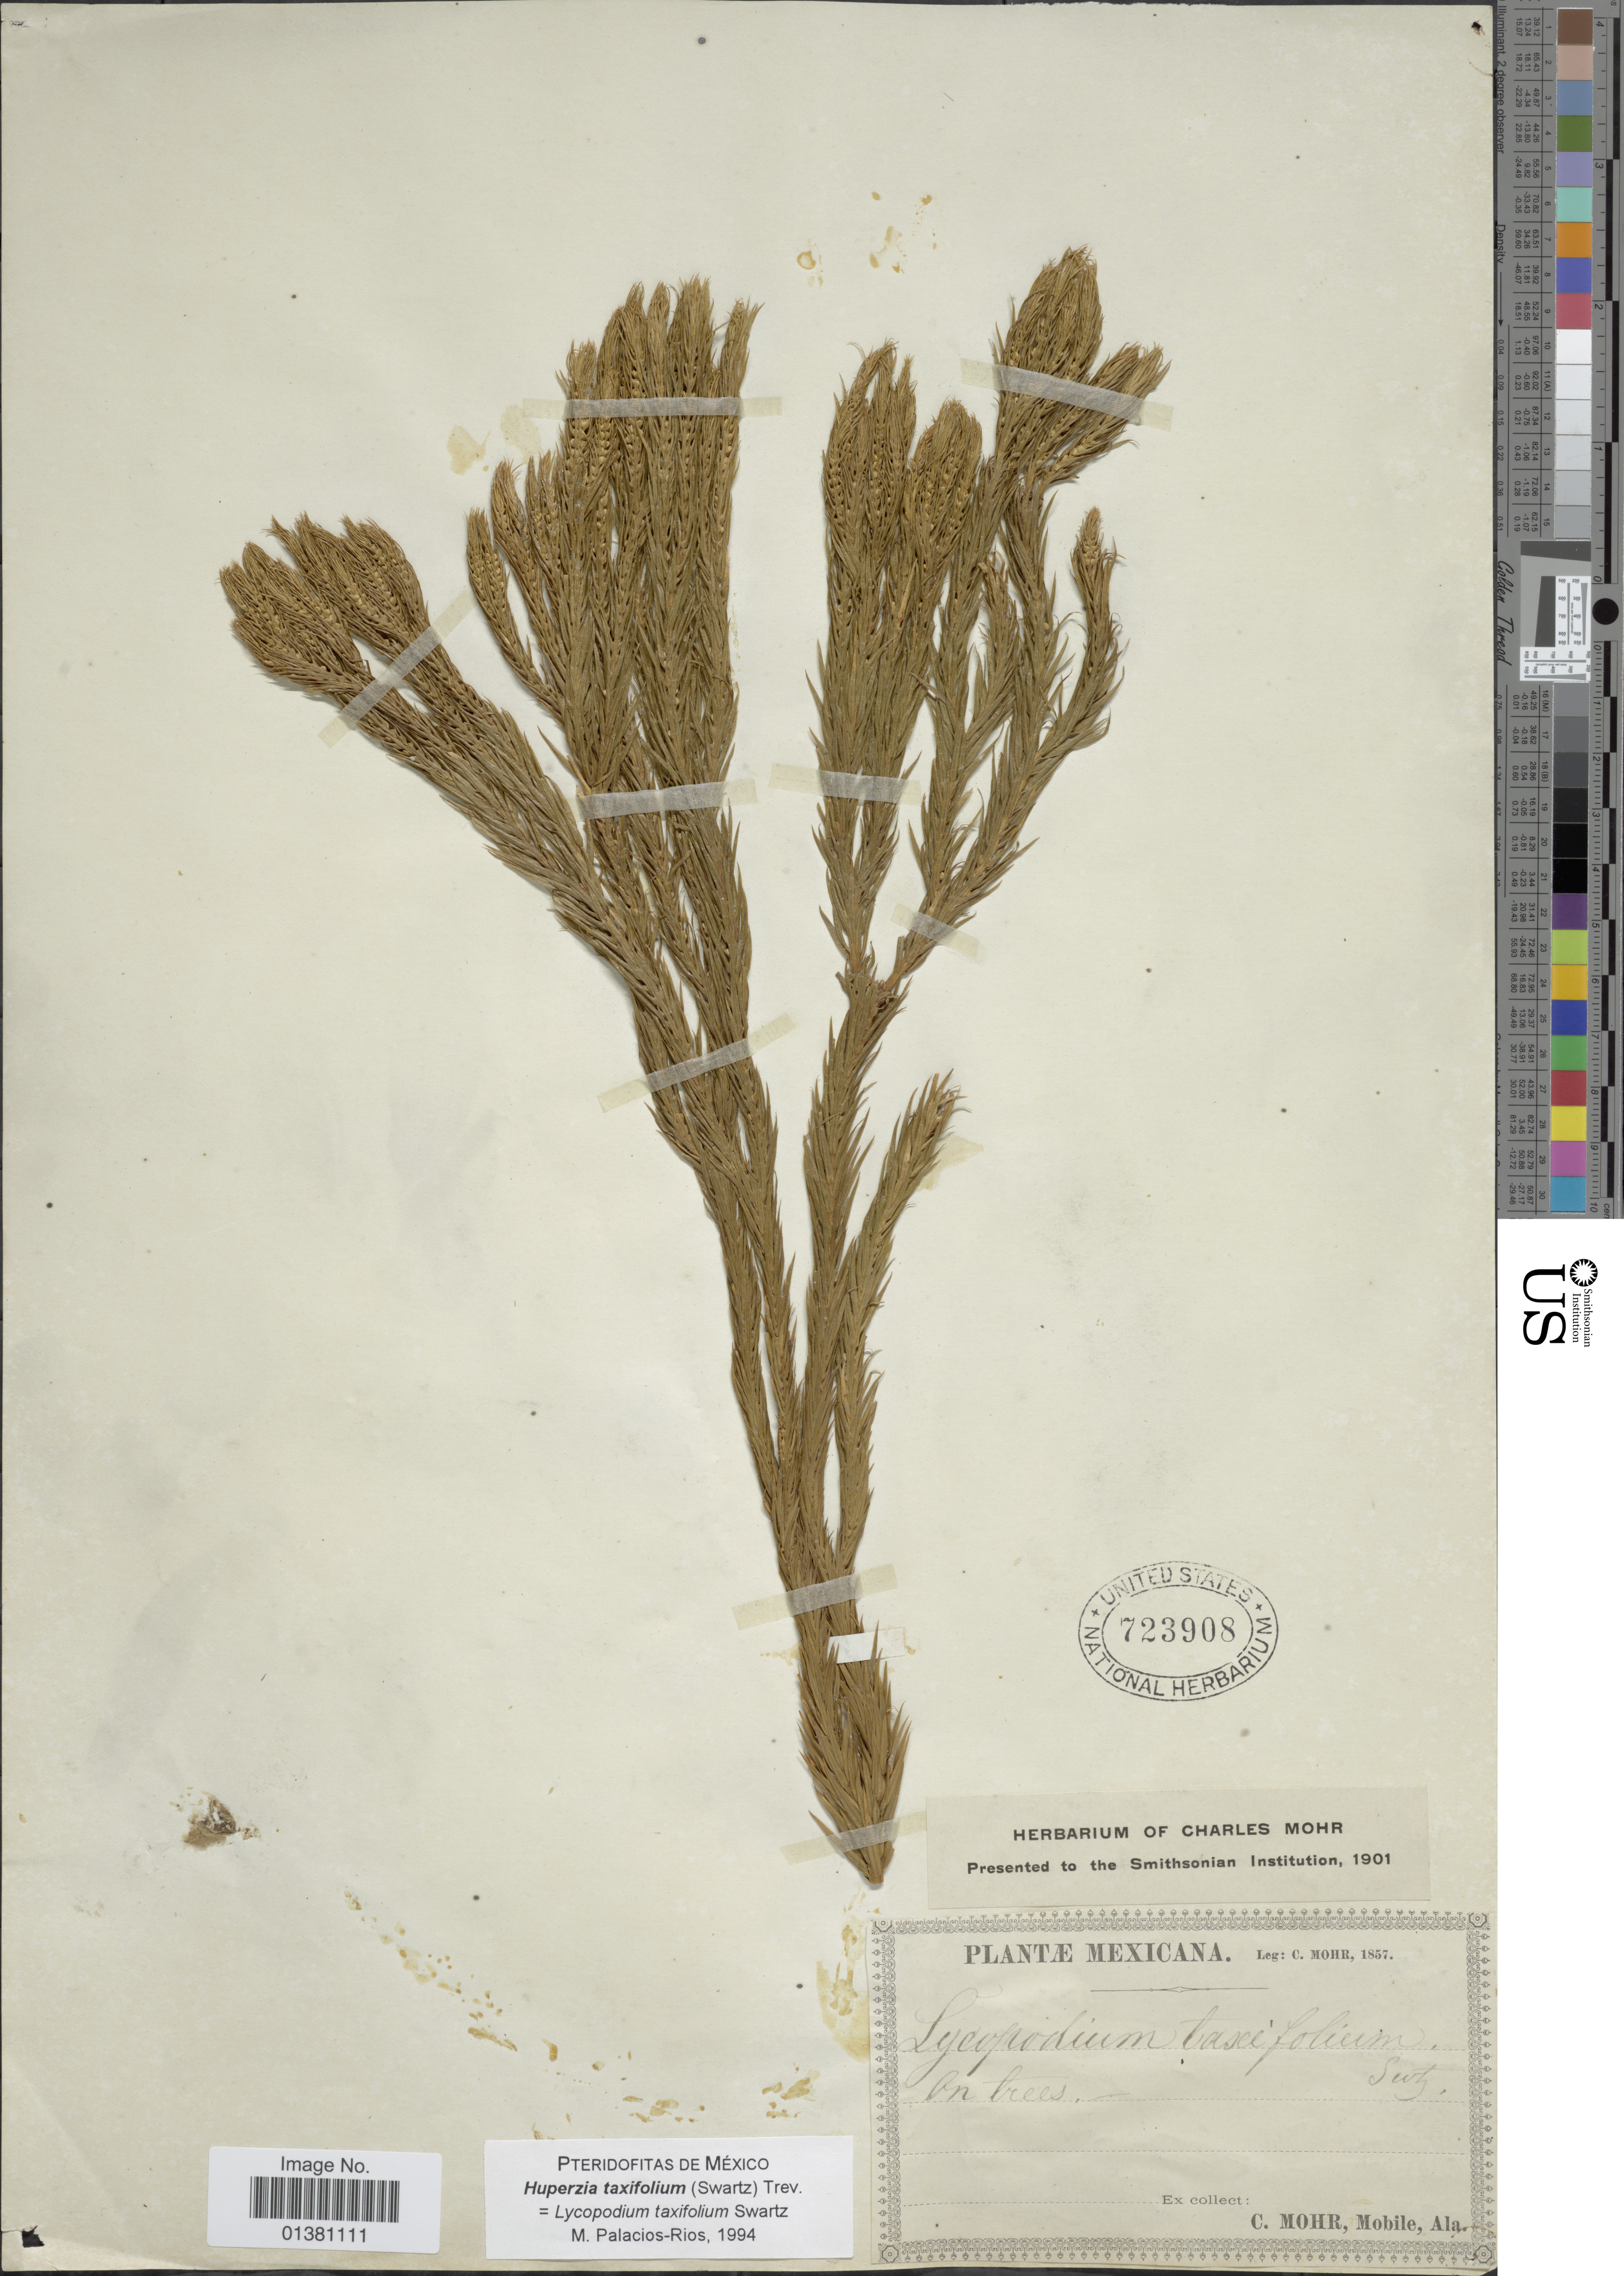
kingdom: Plantae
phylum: Tracheophyta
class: Lycopodiopsida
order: Lycopodiales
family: Lycopodiaceae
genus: Phlegmariurus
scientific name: Phlegmariurus taxifolius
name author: (Sw.) Á. Löve & D. Löve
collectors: C. T. Mohr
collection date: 1857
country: Mexico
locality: On trees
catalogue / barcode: US 723908